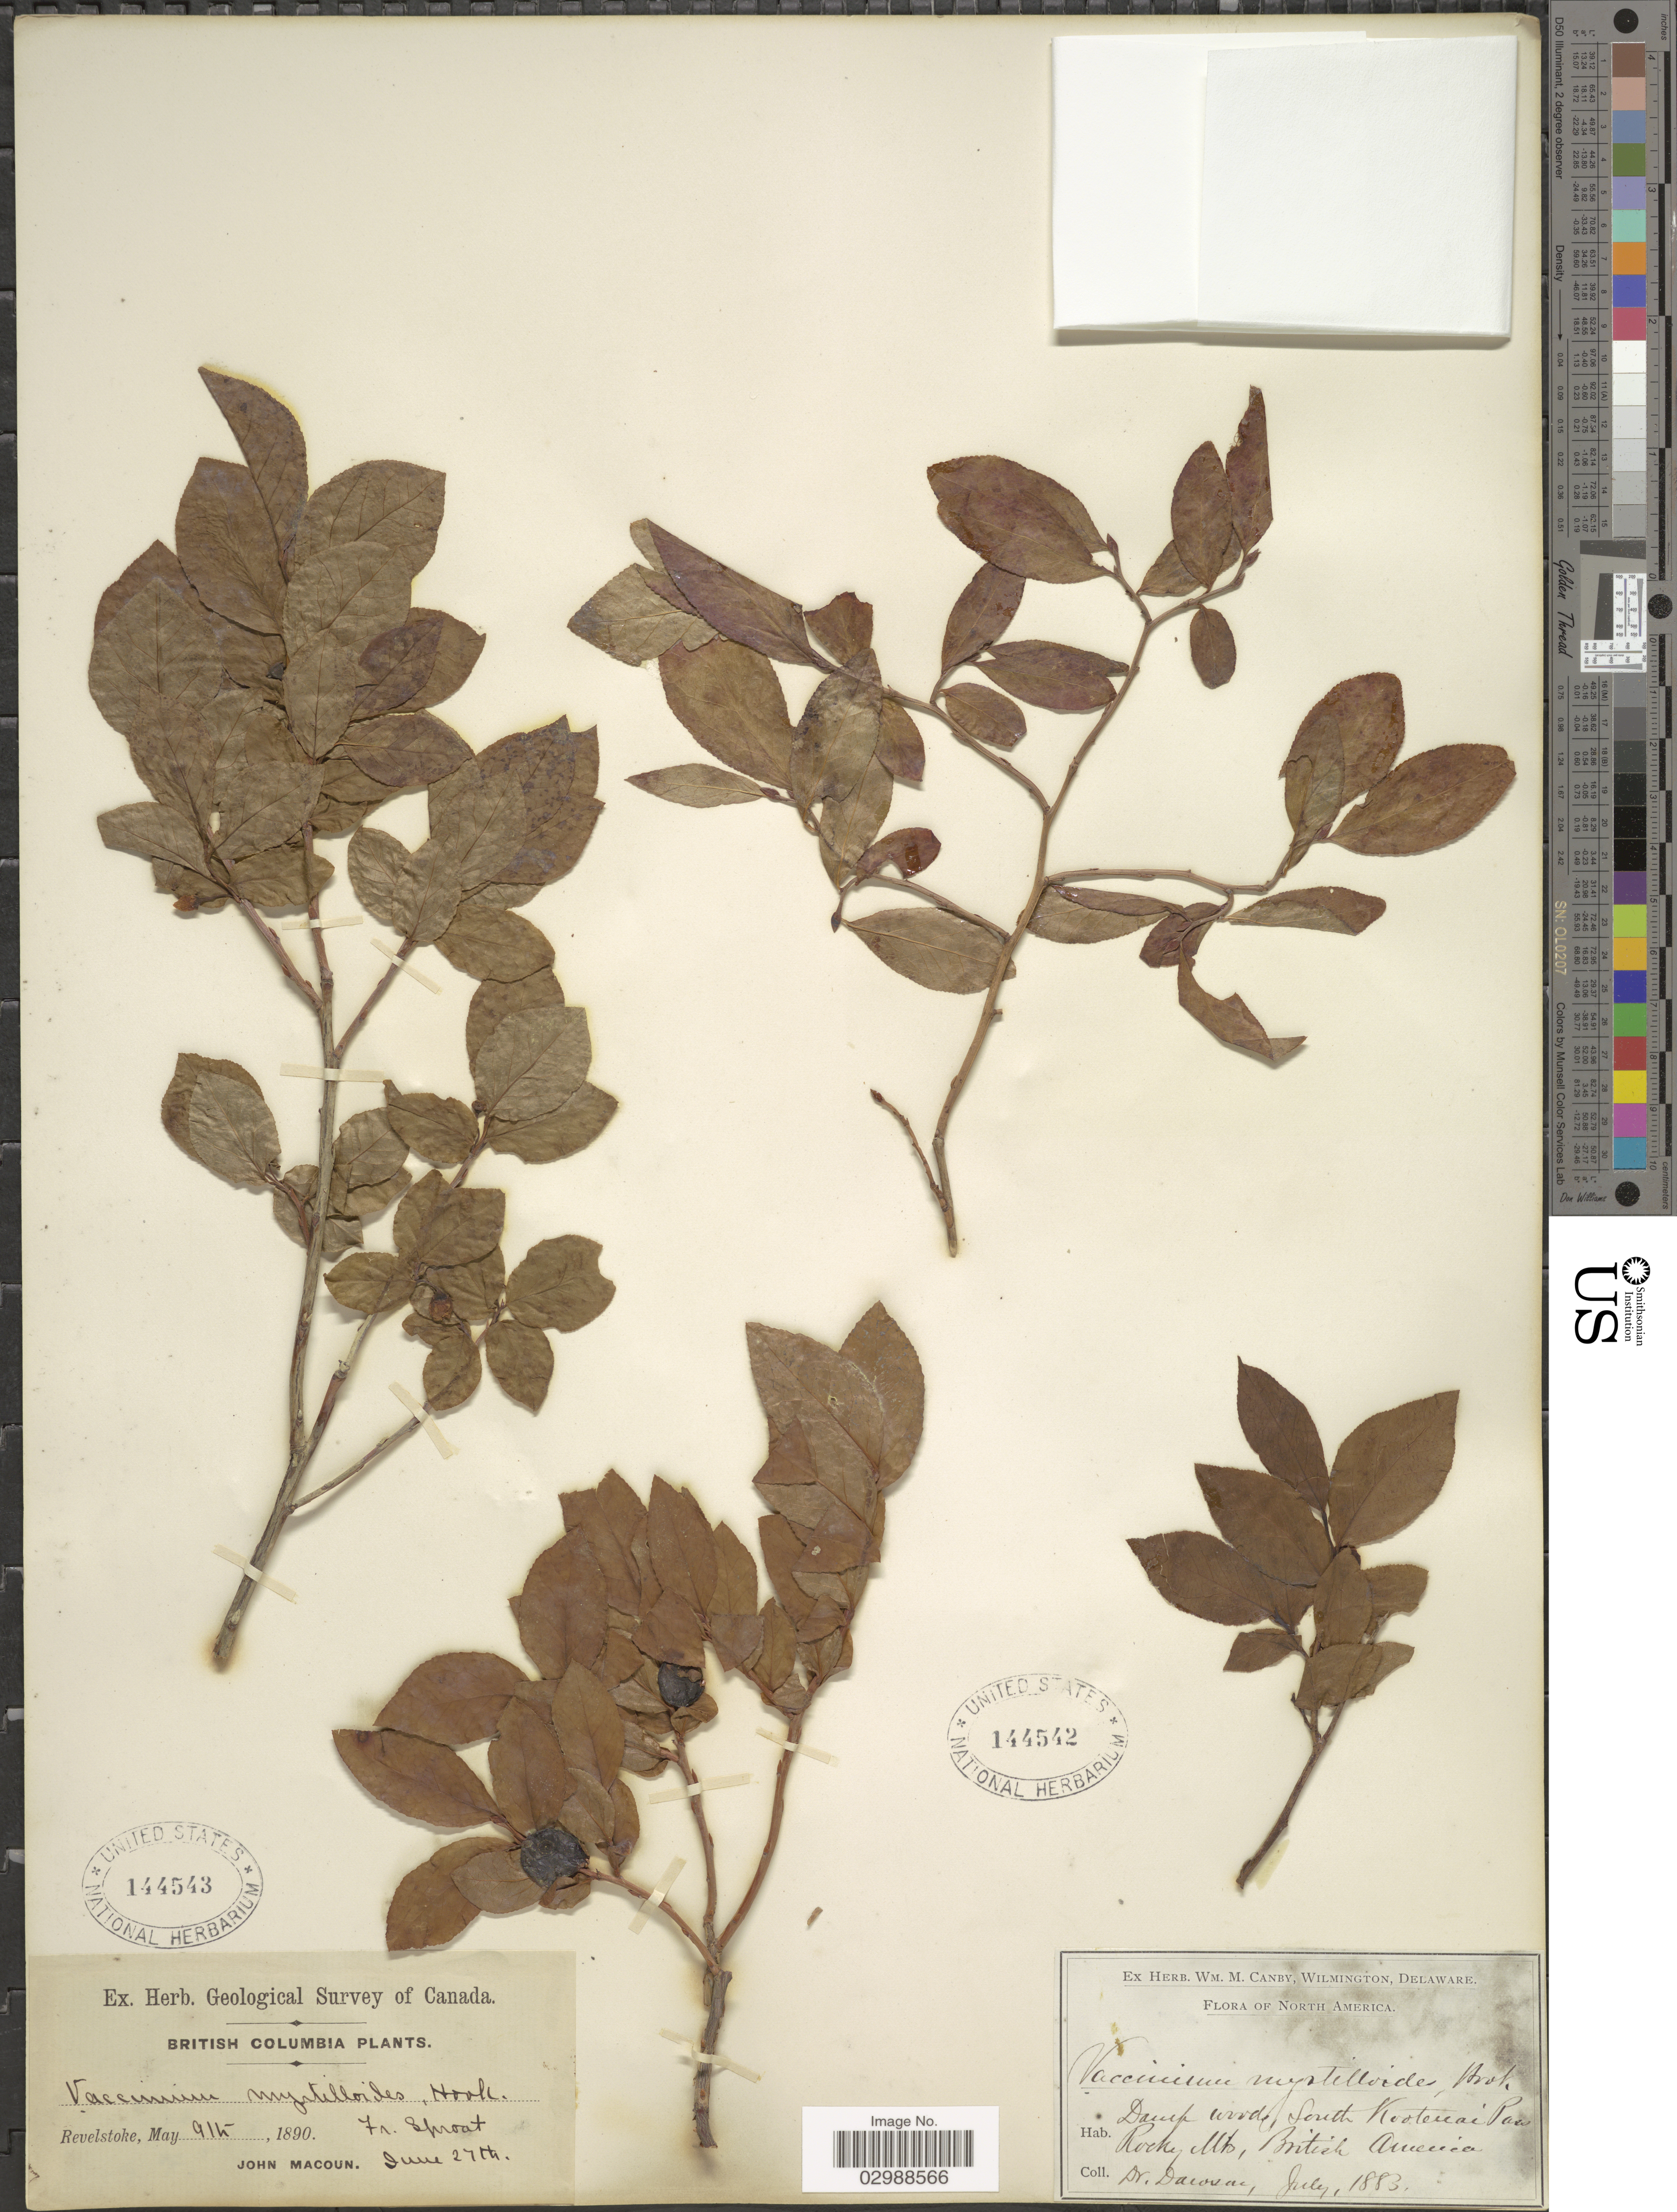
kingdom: Plantae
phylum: Tracheophyta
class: Magnoliopsida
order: Ericales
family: Ericaceae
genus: Vaccinium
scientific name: Vaccinium membranaceum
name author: Douglas ex Torr.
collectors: -. Dawson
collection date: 1883-07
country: Canada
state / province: British Columbia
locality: Damp woods, South Kootenai Pass, Rocky Mts., British America.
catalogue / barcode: US 144542-2